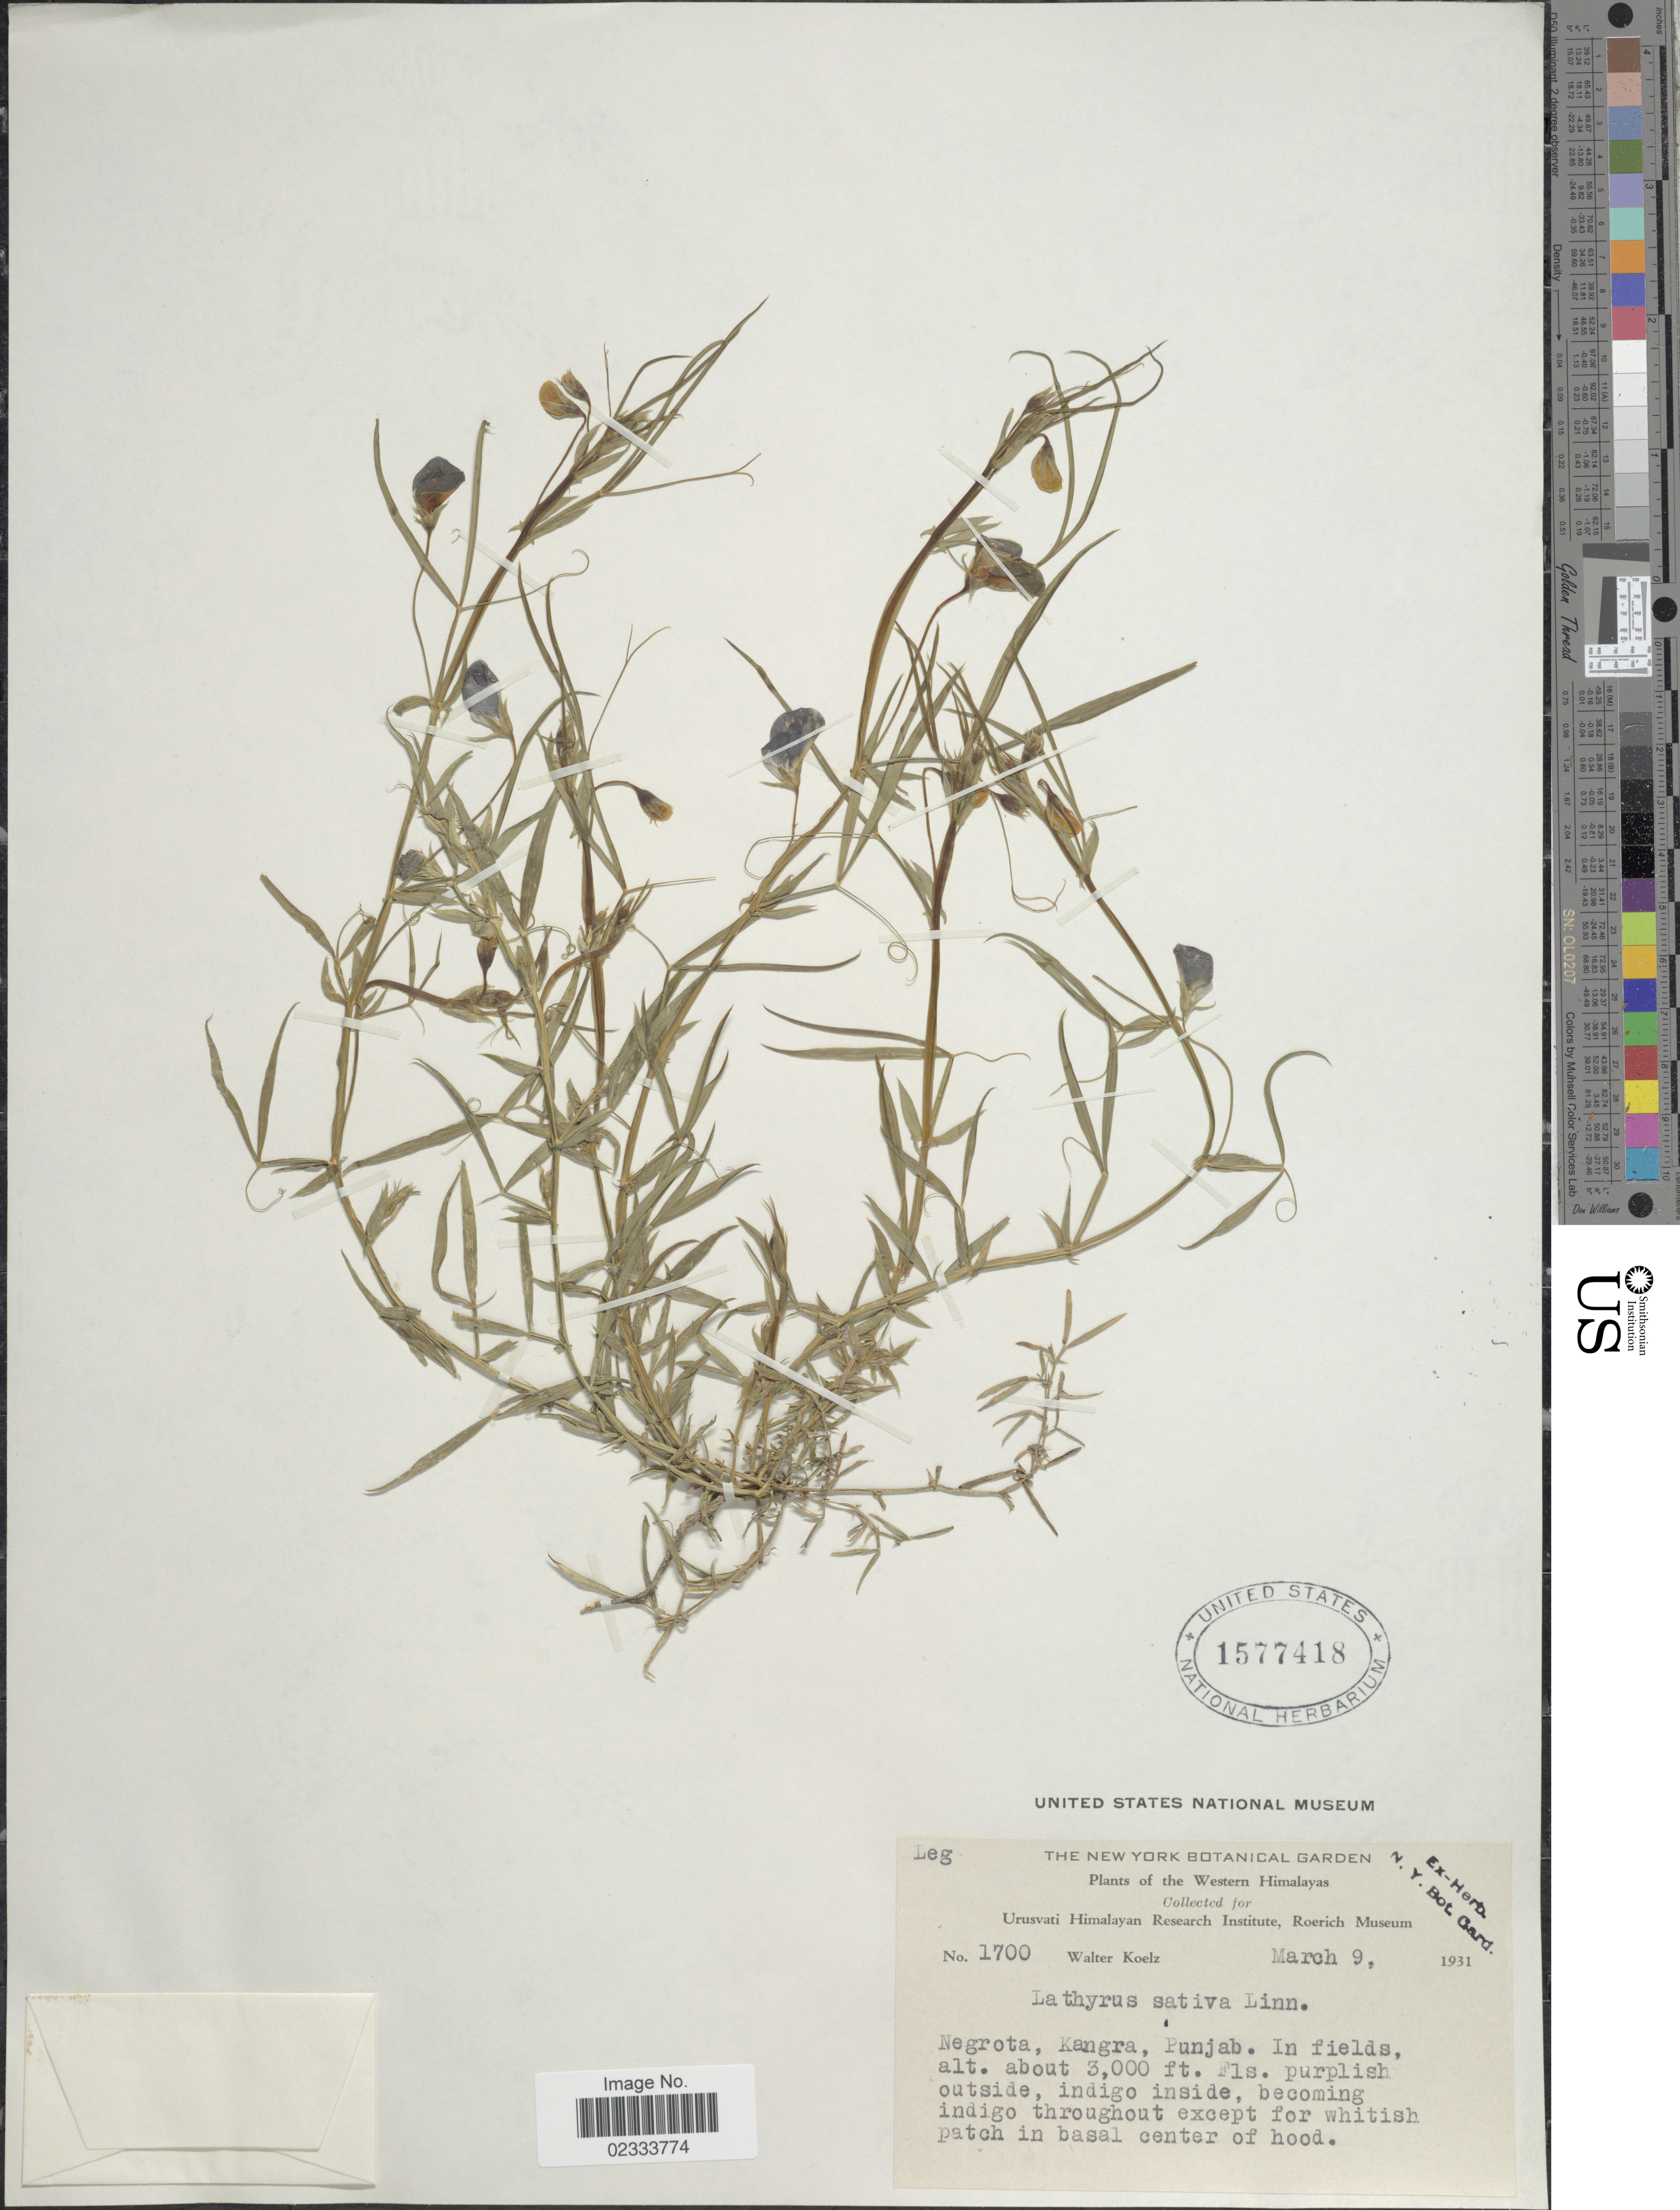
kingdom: Plantae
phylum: Tracheophyta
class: Magnoliopsida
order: Fabales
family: Fabaceae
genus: Lathyrus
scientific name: Lathyrus sativus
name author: L.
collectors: W. N. Koelz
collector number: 1700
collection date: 1931-03-09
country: India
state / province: Punjab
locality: Western Himalayas, Negrota, Kangra, Punjab, in fields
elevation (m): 914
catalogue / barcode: US 1577418